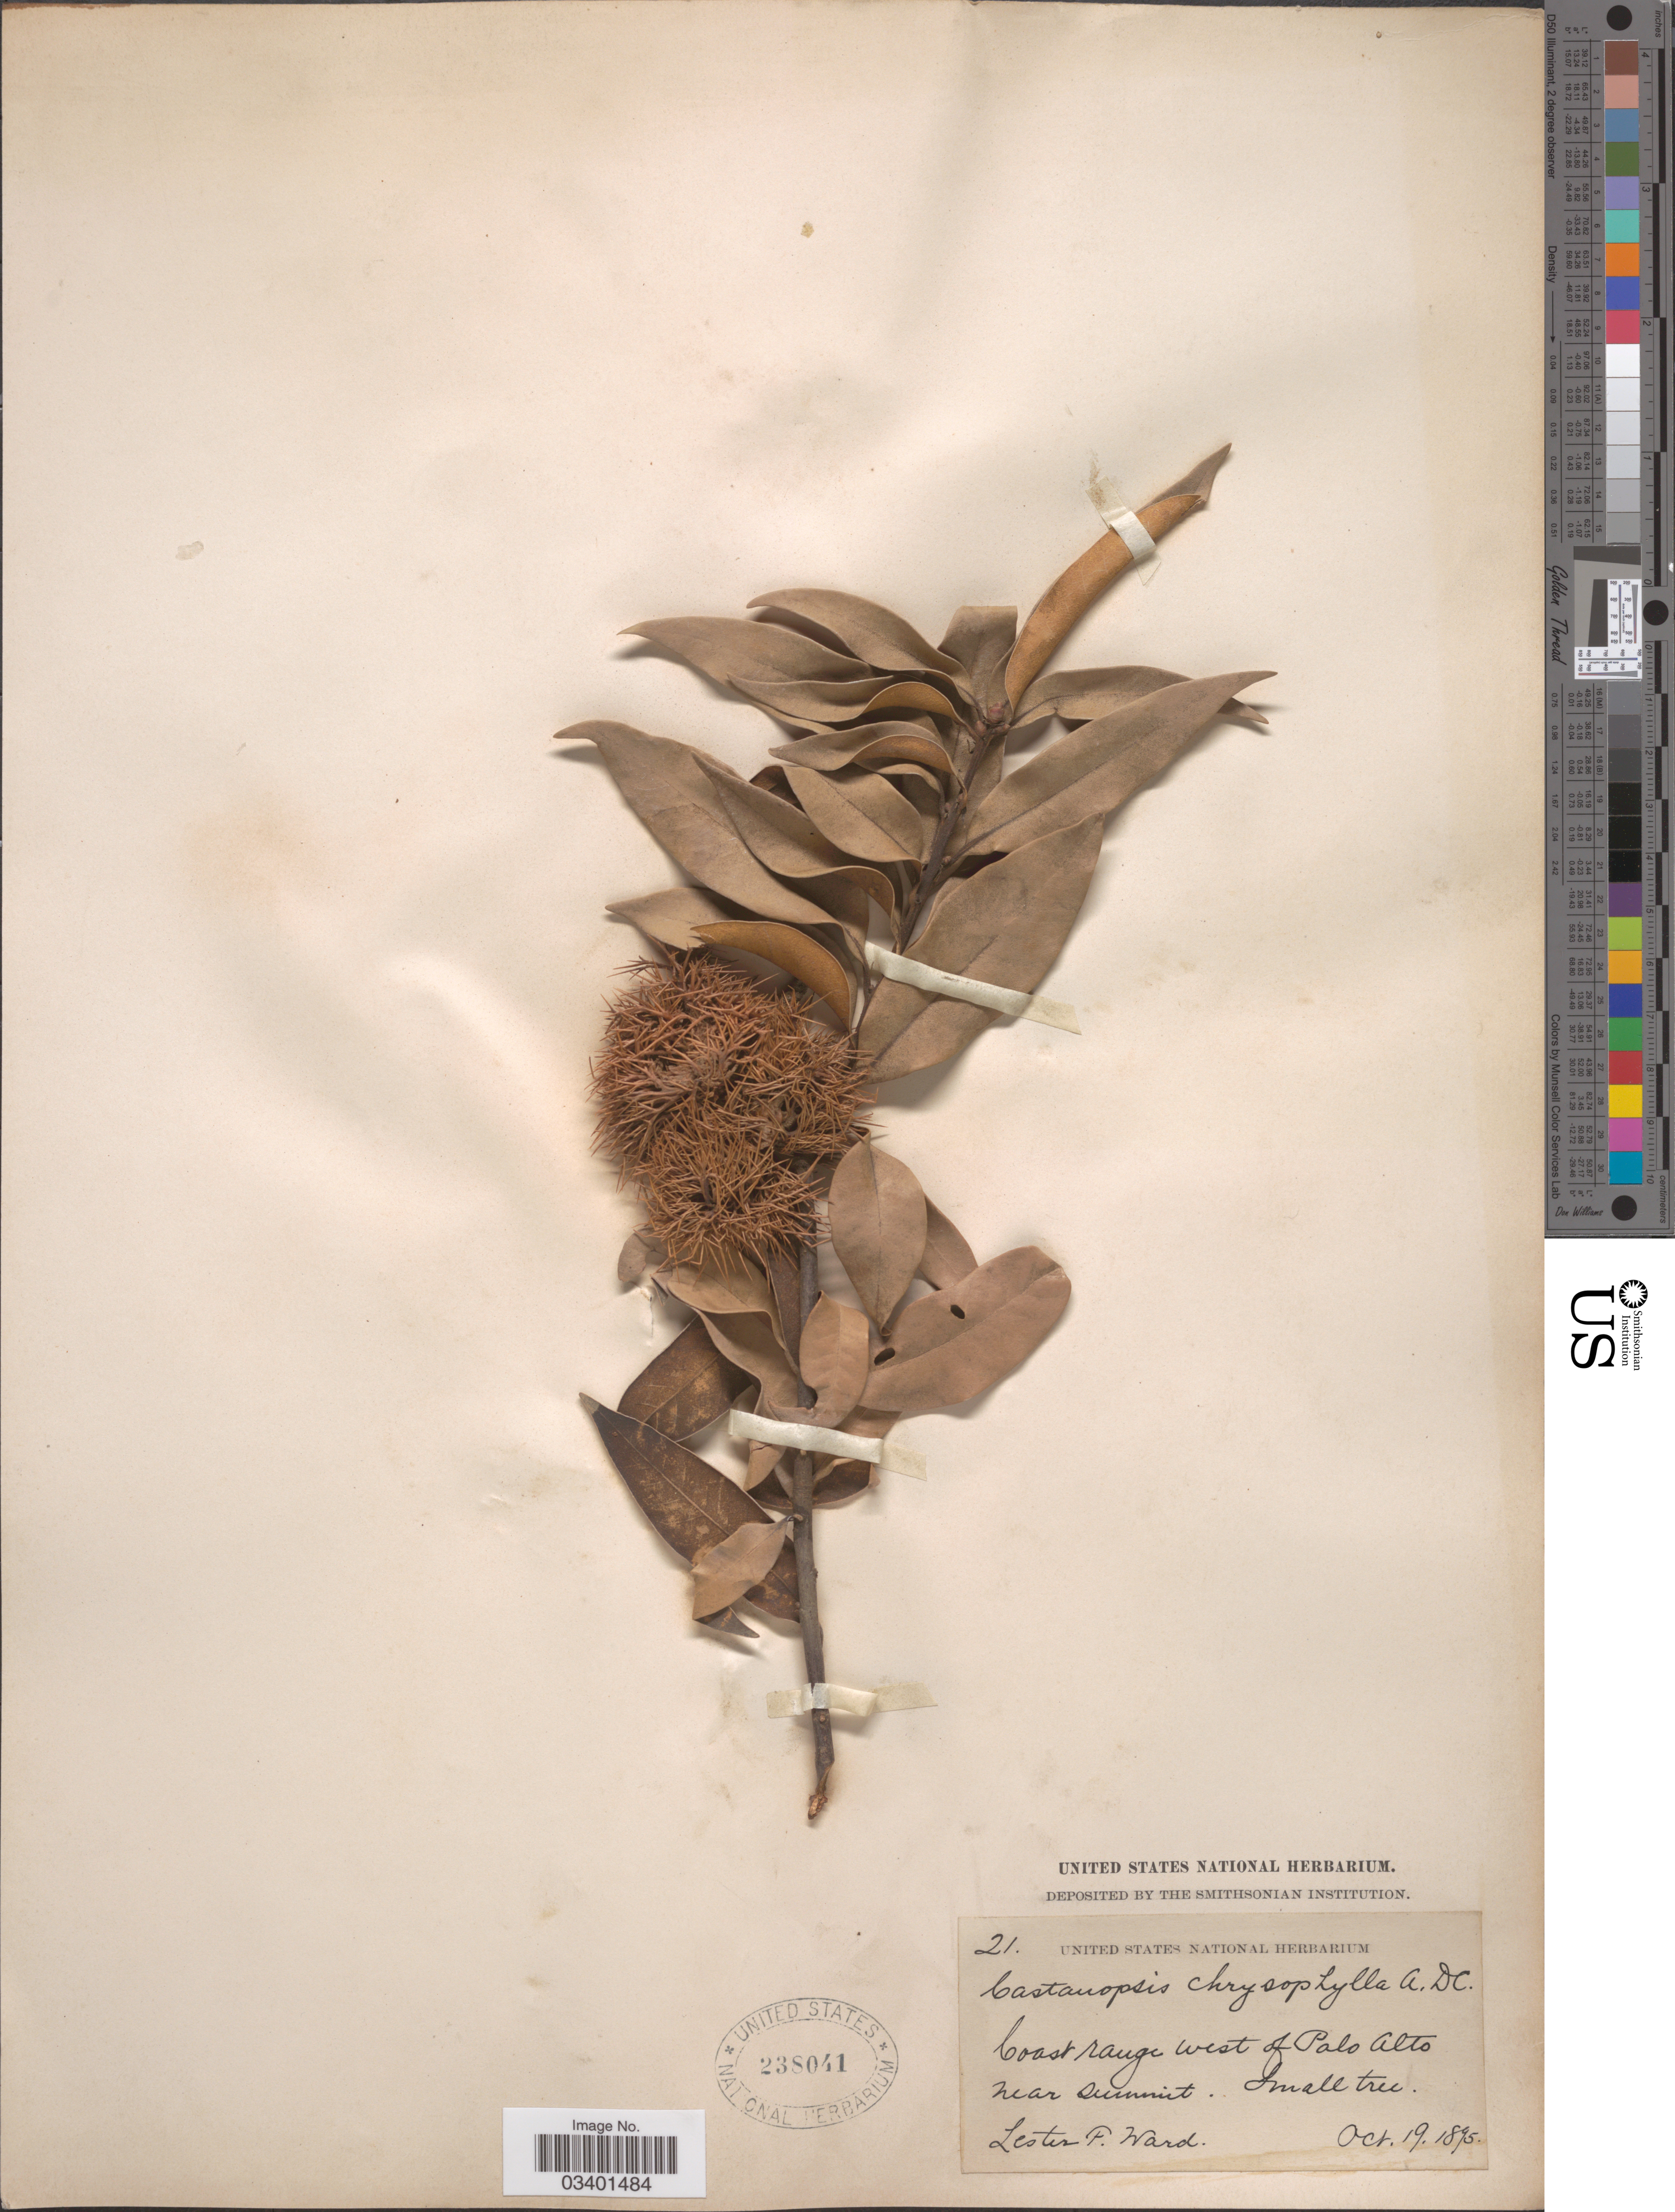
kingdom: Plantae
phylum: Tracheophyta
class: Magnoliopsida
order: Fagales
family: Fagaceae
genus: Chrysolepis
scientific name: Chrysolepis chrysophylla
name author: (Douglas ex Hook.) Hjelmq.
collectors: L. F. Ward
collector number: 21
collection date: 1895-10-19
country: United States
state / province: California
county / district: Santa Clara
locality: Coast range west of Palo Alto near summit.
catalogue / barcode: US 238041